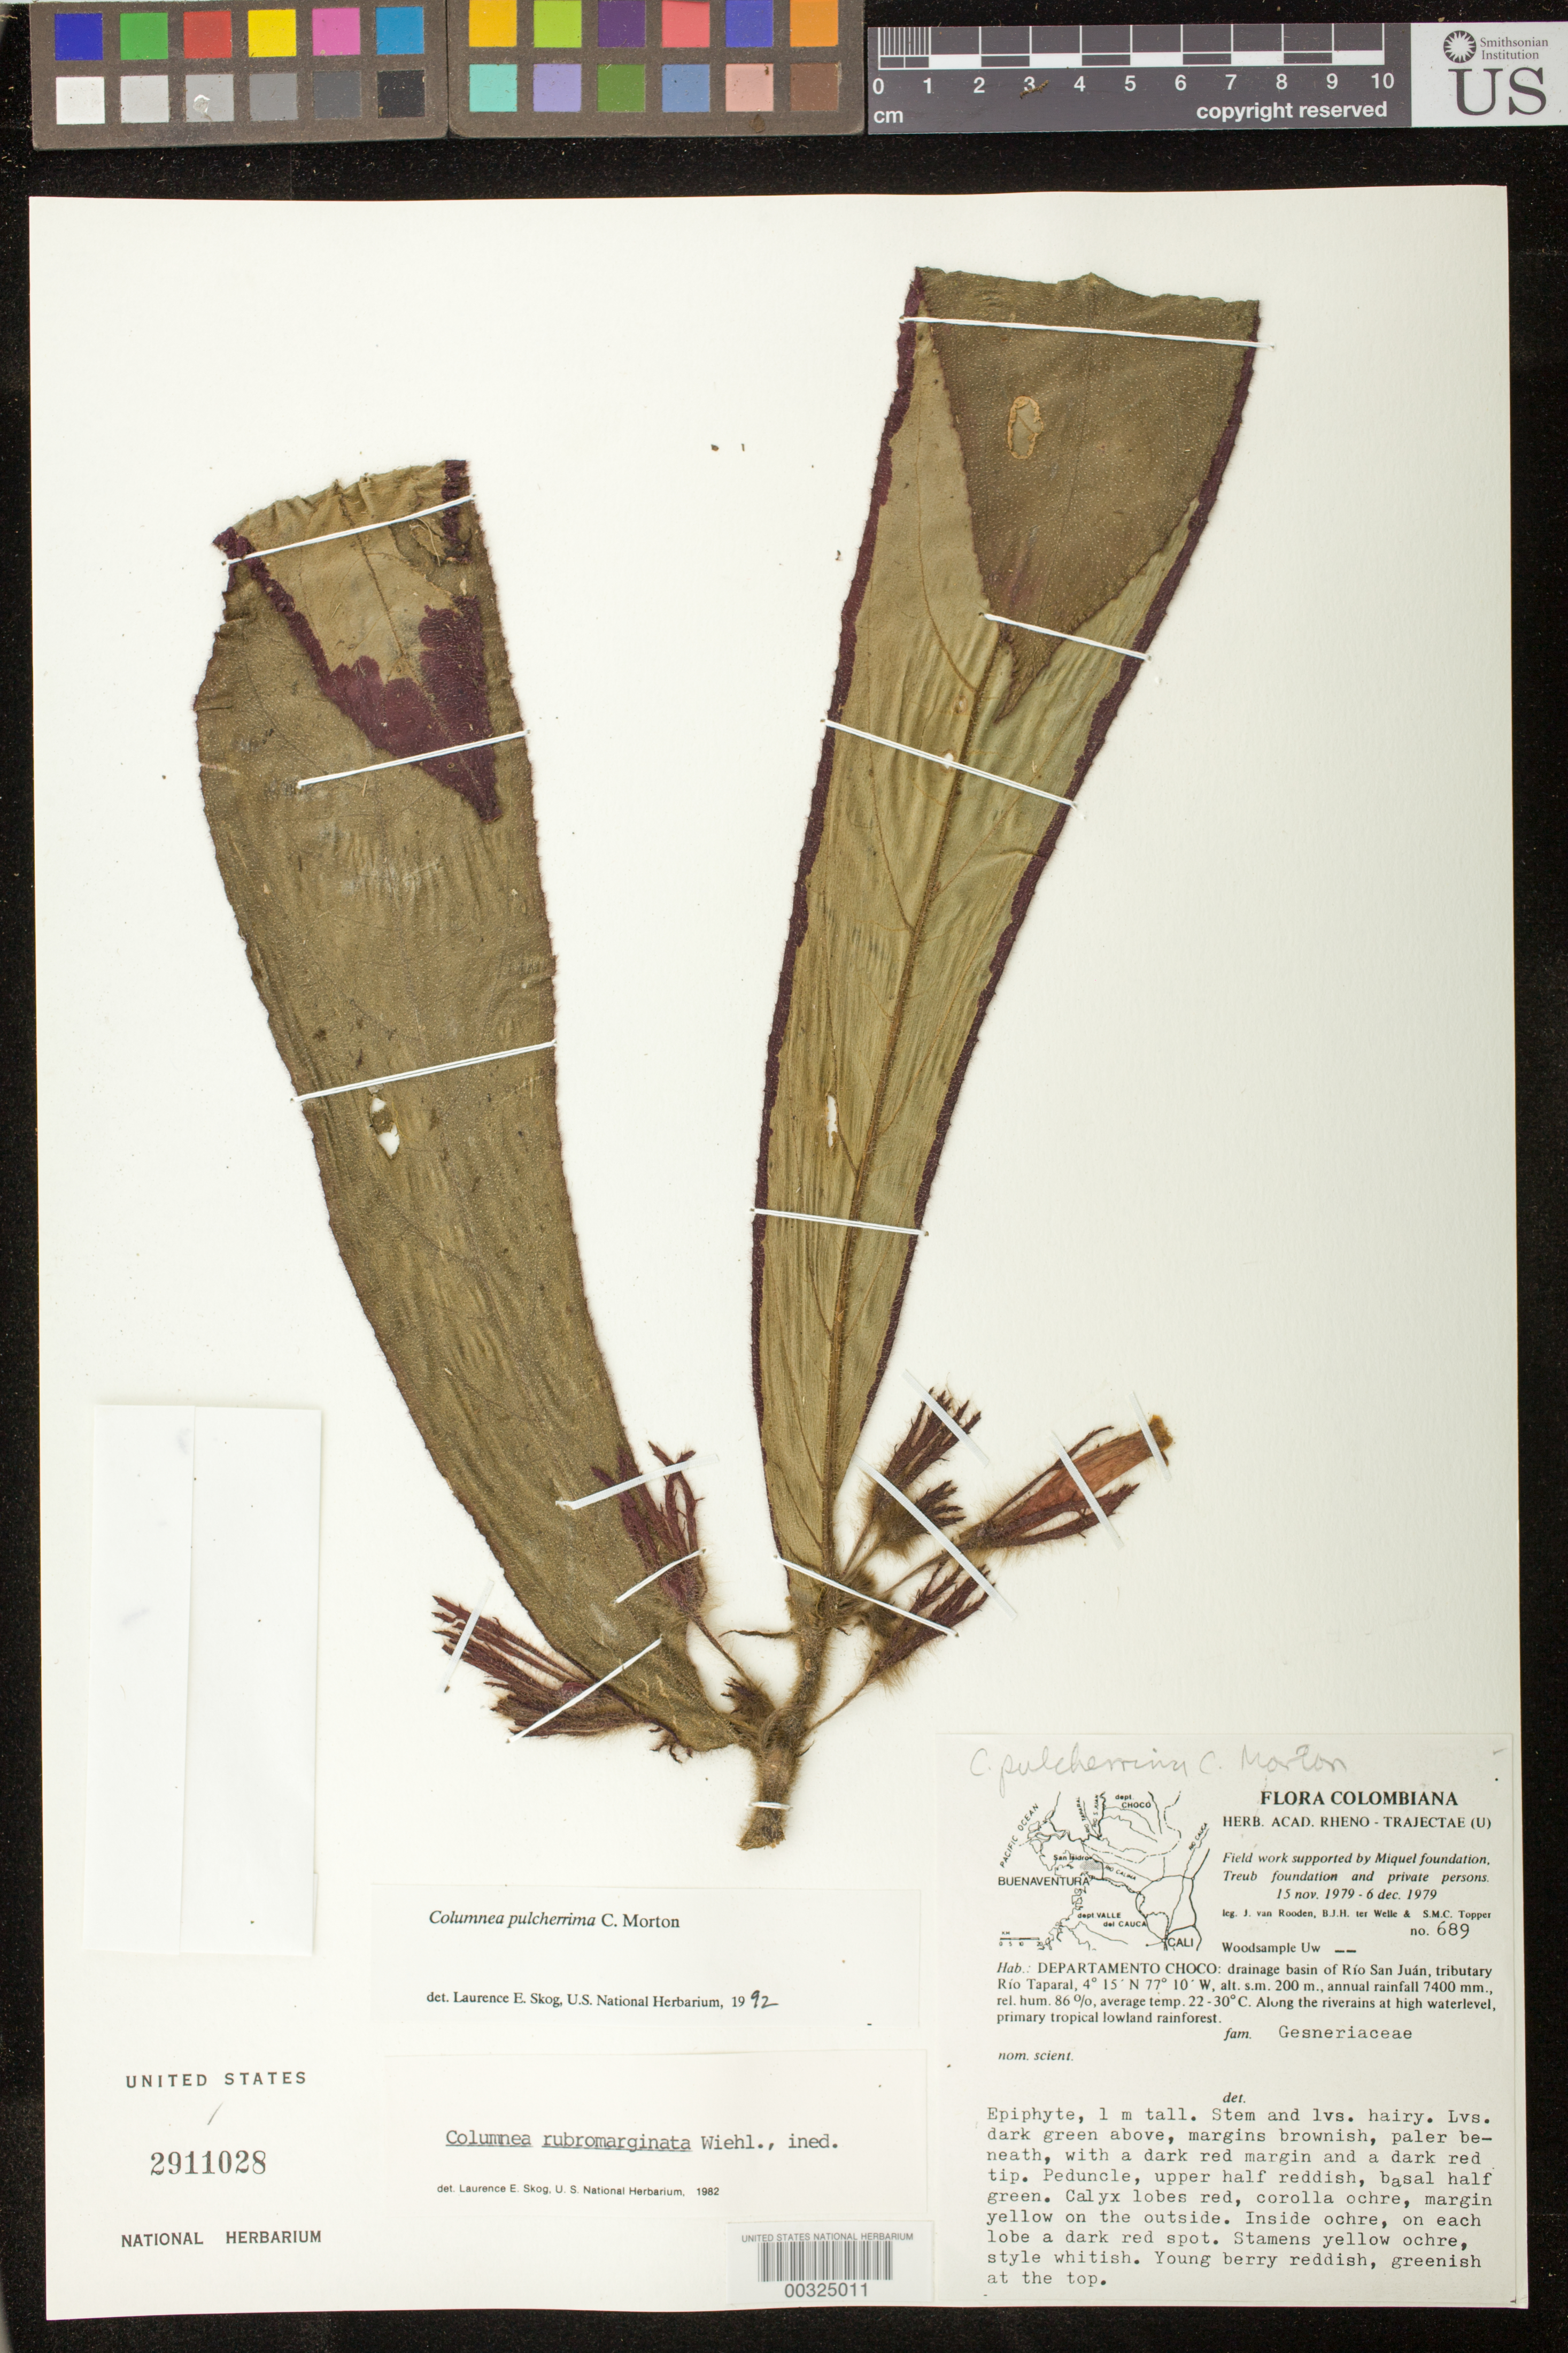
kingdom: Plantae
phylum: Tracheophyta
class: Magnoliopsida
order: Lamiales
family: Gesneriaceae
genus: Columnea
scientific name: Columnea pulcherrima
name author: C.V. Morton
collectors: J. Van Rooden, B. Welle & -. Topper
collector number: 689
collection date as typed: Nov-Dec 1979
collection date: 1979-11/1979-12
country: Colombia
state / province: Chocó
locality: Drainage basin of Rio San Juan, tributary Rio Taparal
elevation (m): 200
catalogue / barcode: US 2911028